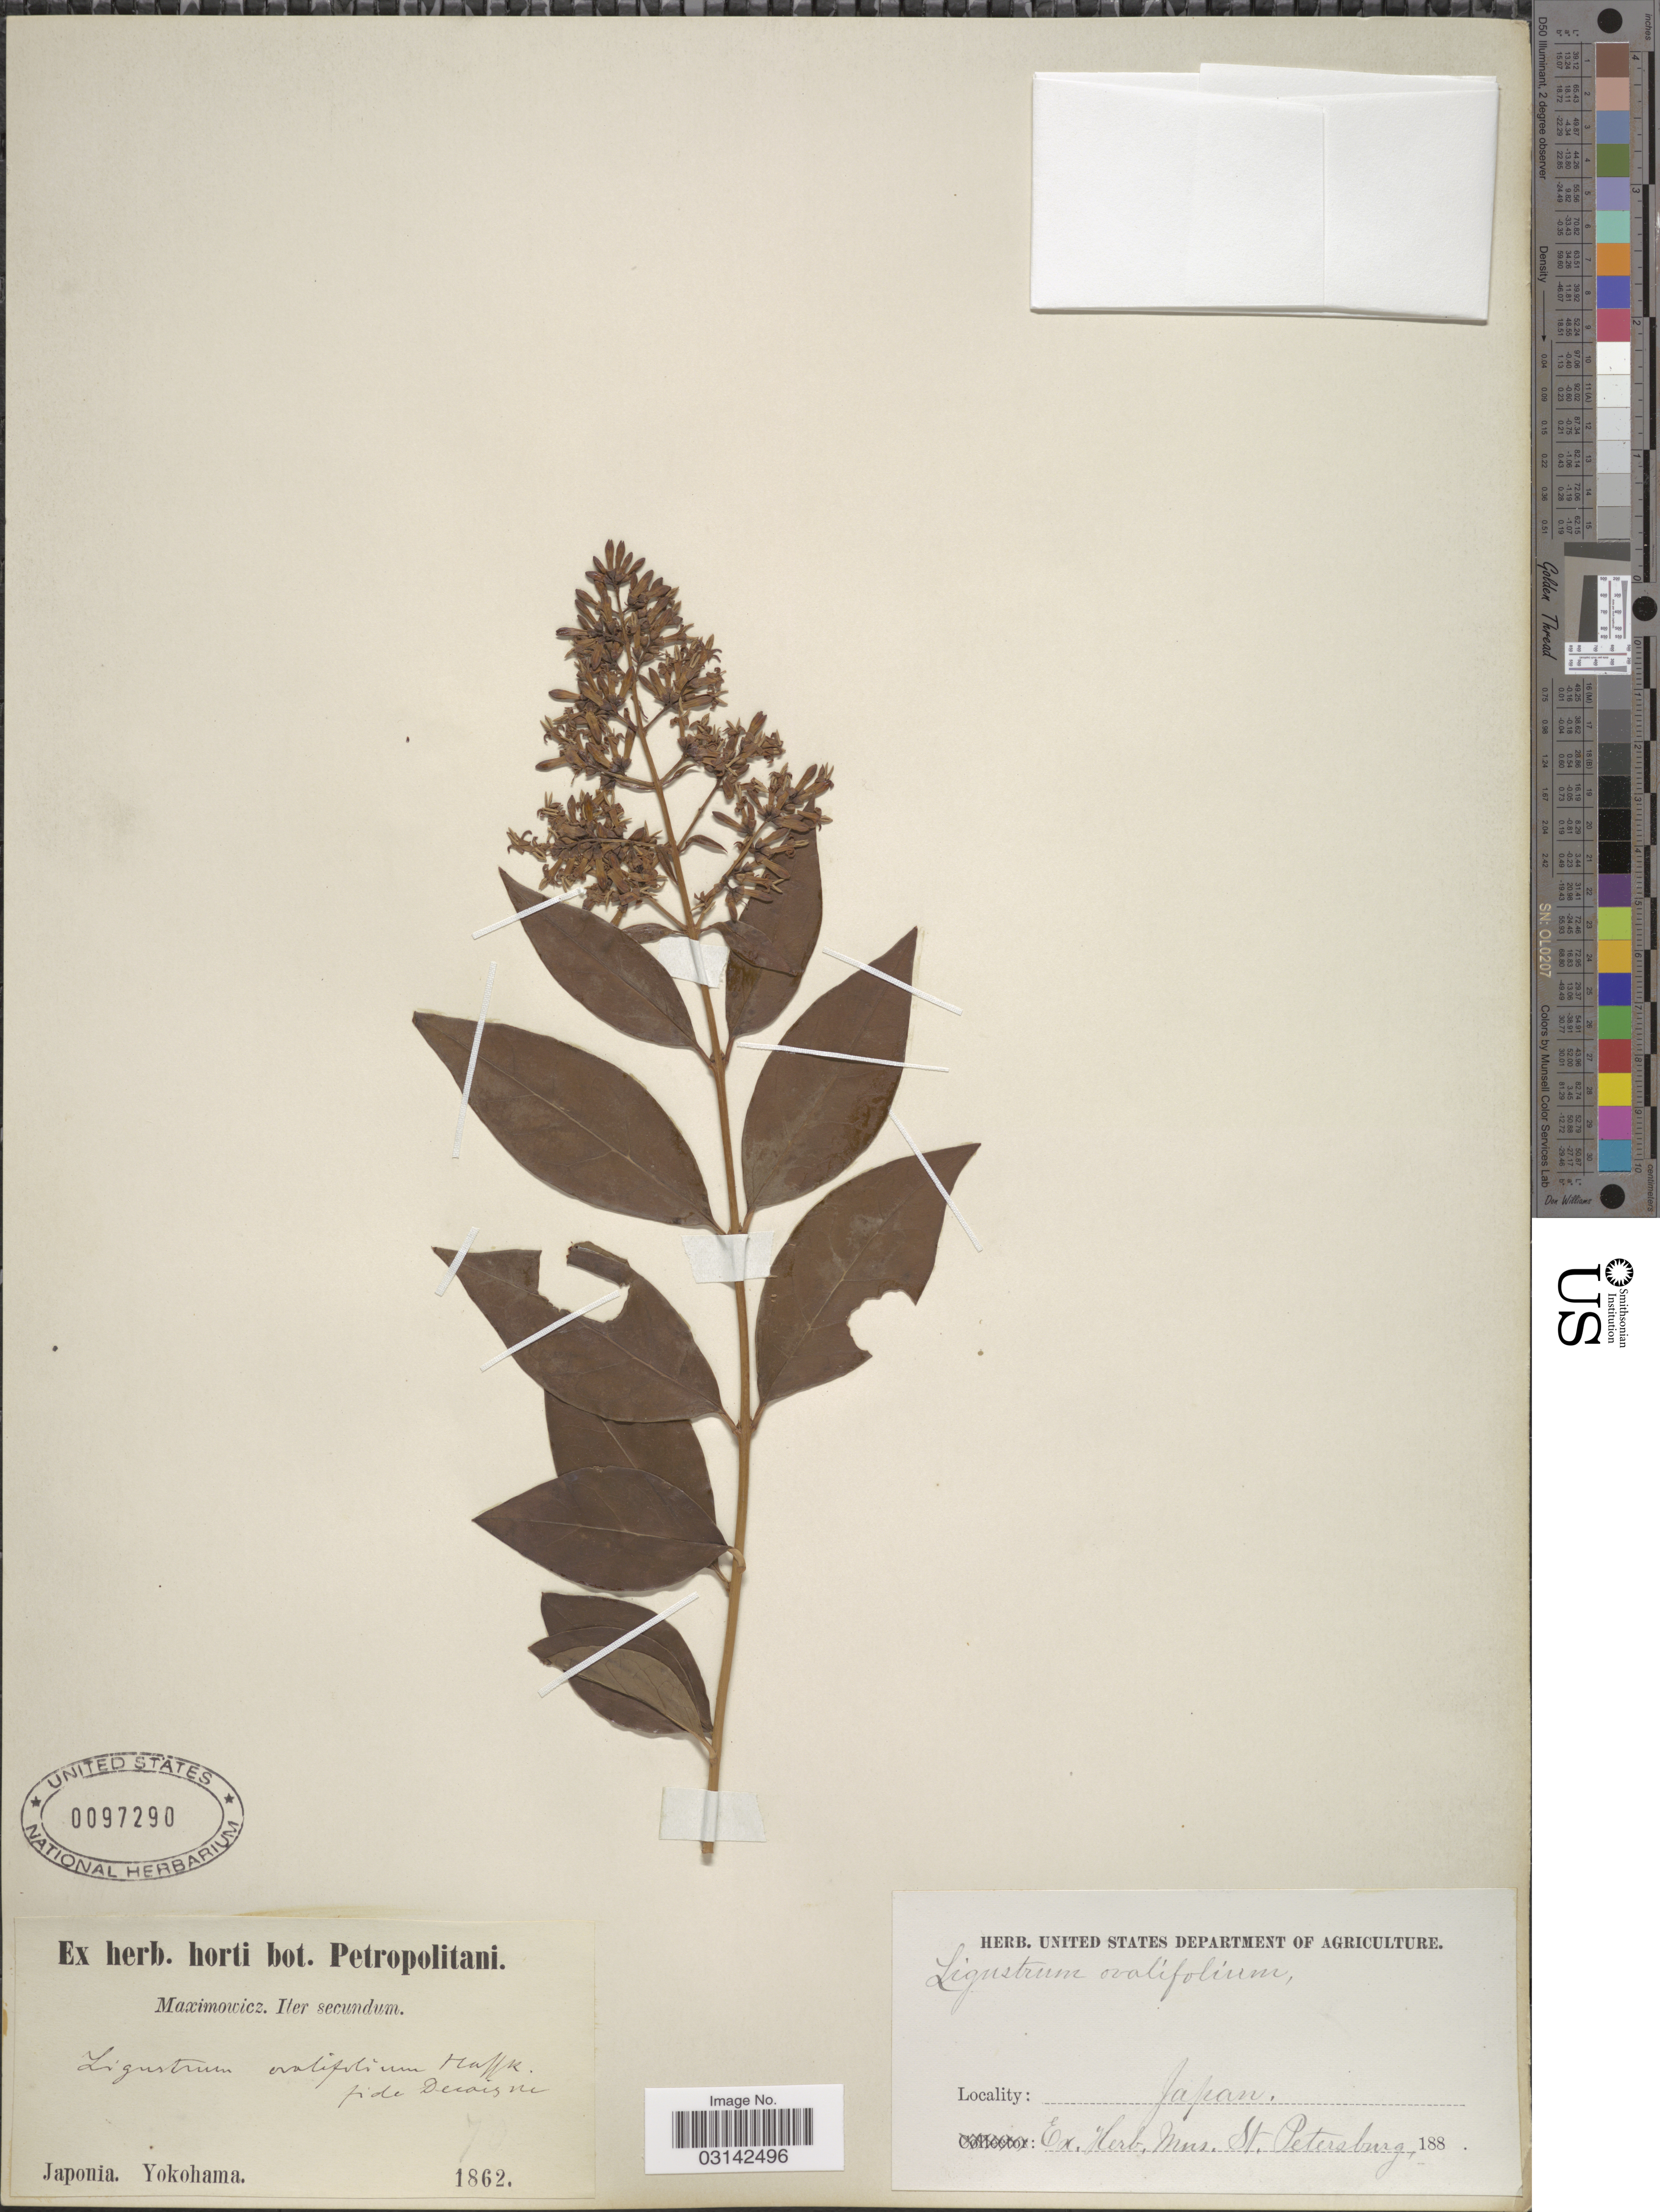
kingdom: Plantae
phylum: Tracheophyta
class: Magnoliopsida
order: Lamiales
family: Oleaceae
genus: Ligustrum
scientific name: Ligustrum ovalifolium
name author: Hassk.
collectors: Maximowicz, --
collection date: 1862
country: Japan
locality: Japonia. Yokohama.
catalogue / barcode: US 97290